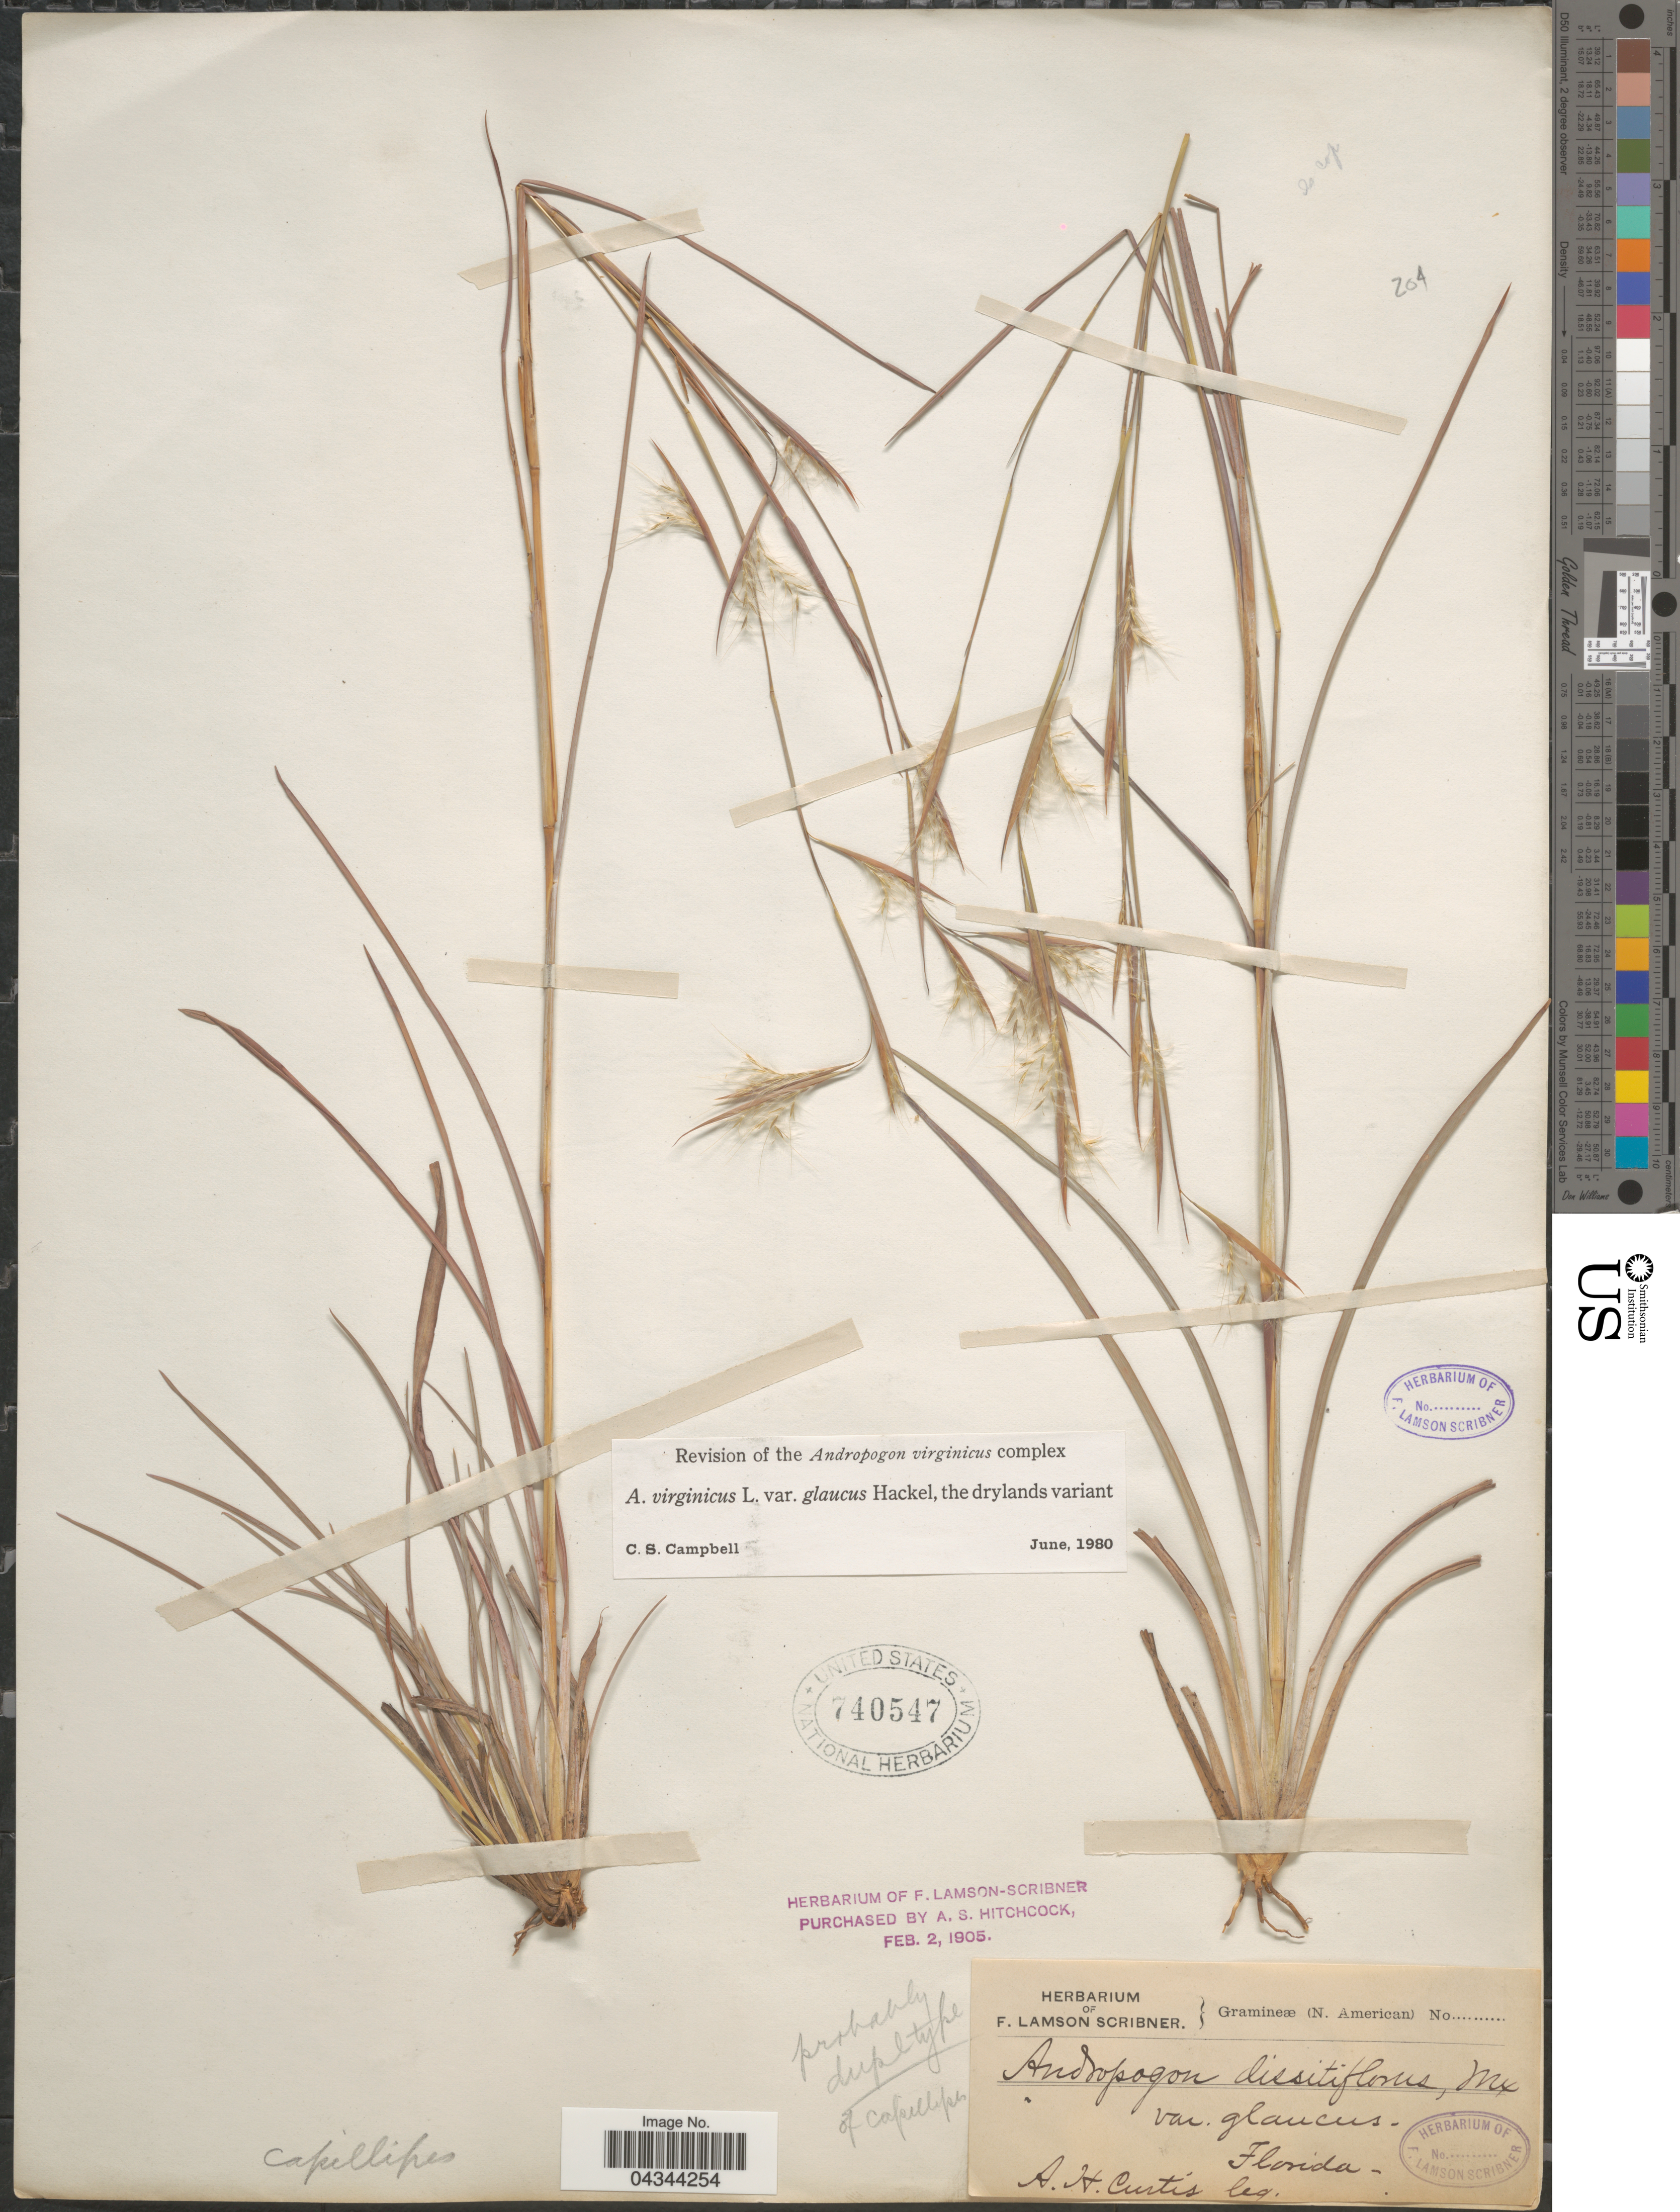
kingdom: Plantae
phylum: Tracheophyta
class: Liliopsida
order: Poales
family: Poaceae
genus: Andropogon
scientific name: Andropogon virginicus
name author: L.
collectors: A. Curtis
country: United States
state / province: Florida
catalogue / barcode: US 740547